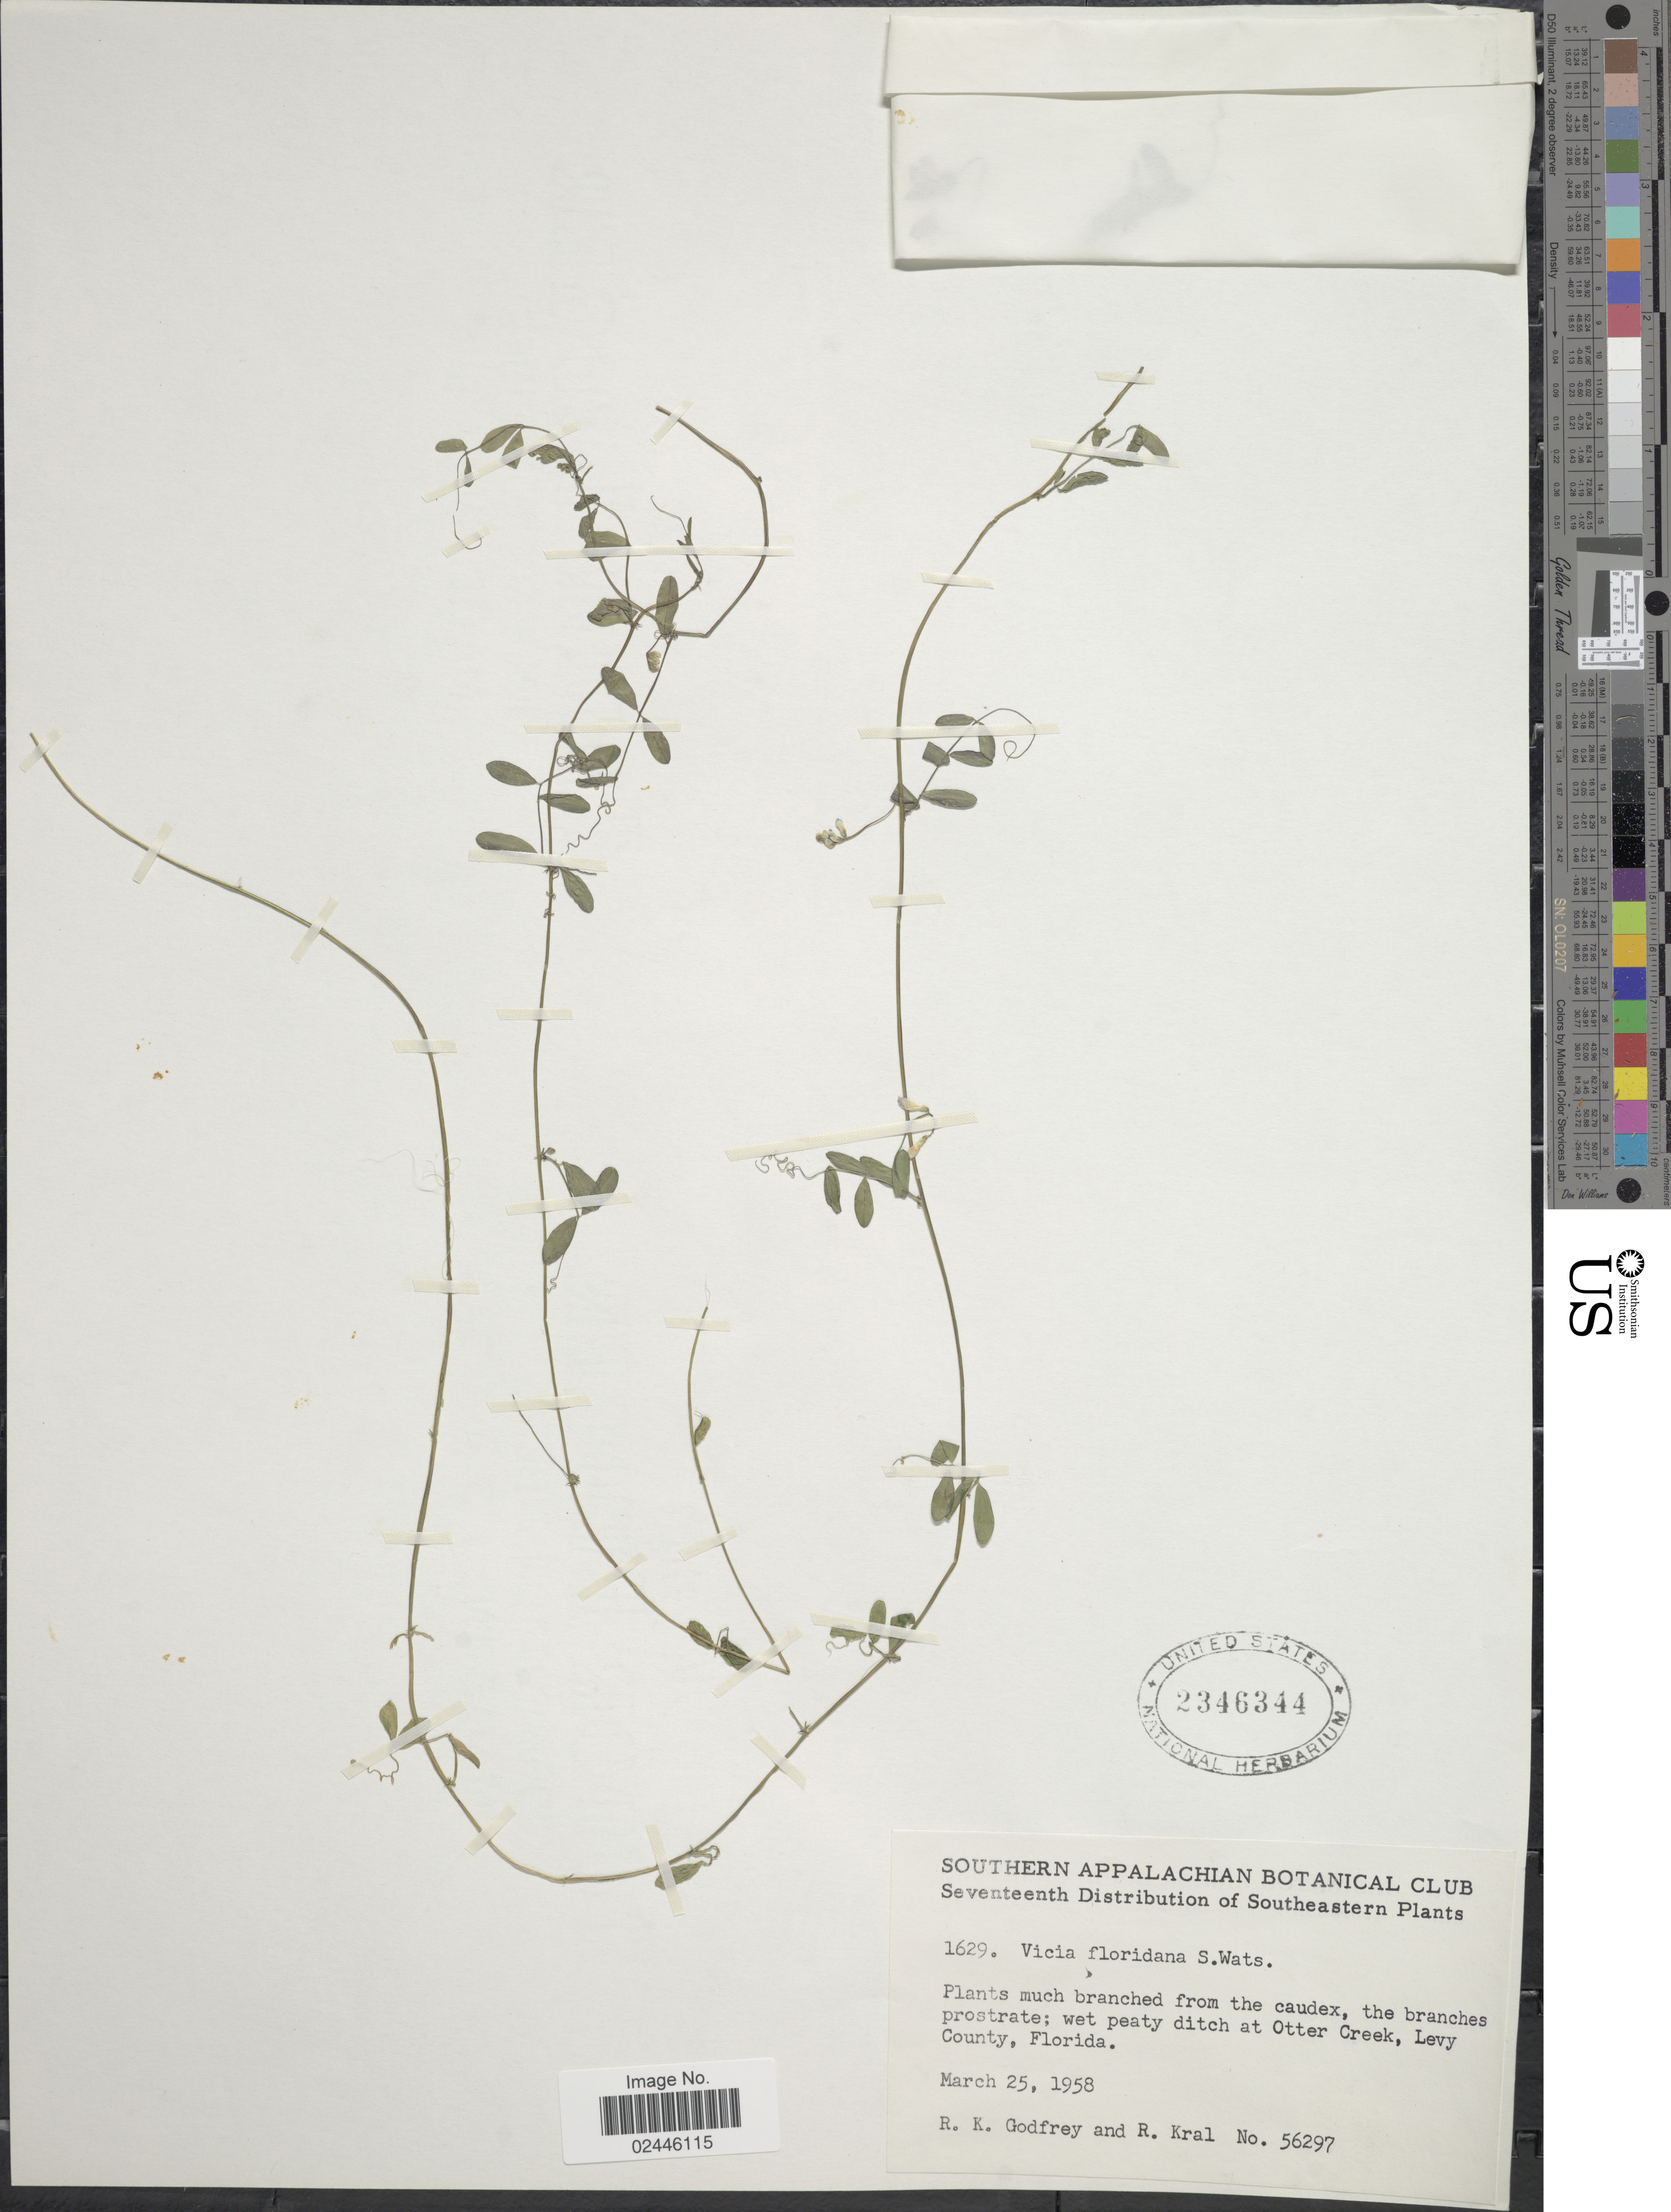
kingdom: Plantae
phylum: Tracheophyta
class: Magnoliopsida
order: Fabales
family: Fabaceae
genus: Vicia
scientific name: Vicia floridana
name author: S. Watson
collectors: R. K. Godfrey & R. Kral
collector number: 56297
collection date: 1958-03-25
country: United States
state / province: Florida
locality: Southeastern Plants [unsure placement] At Otter Creek, Levy County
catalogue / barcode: US 2346344